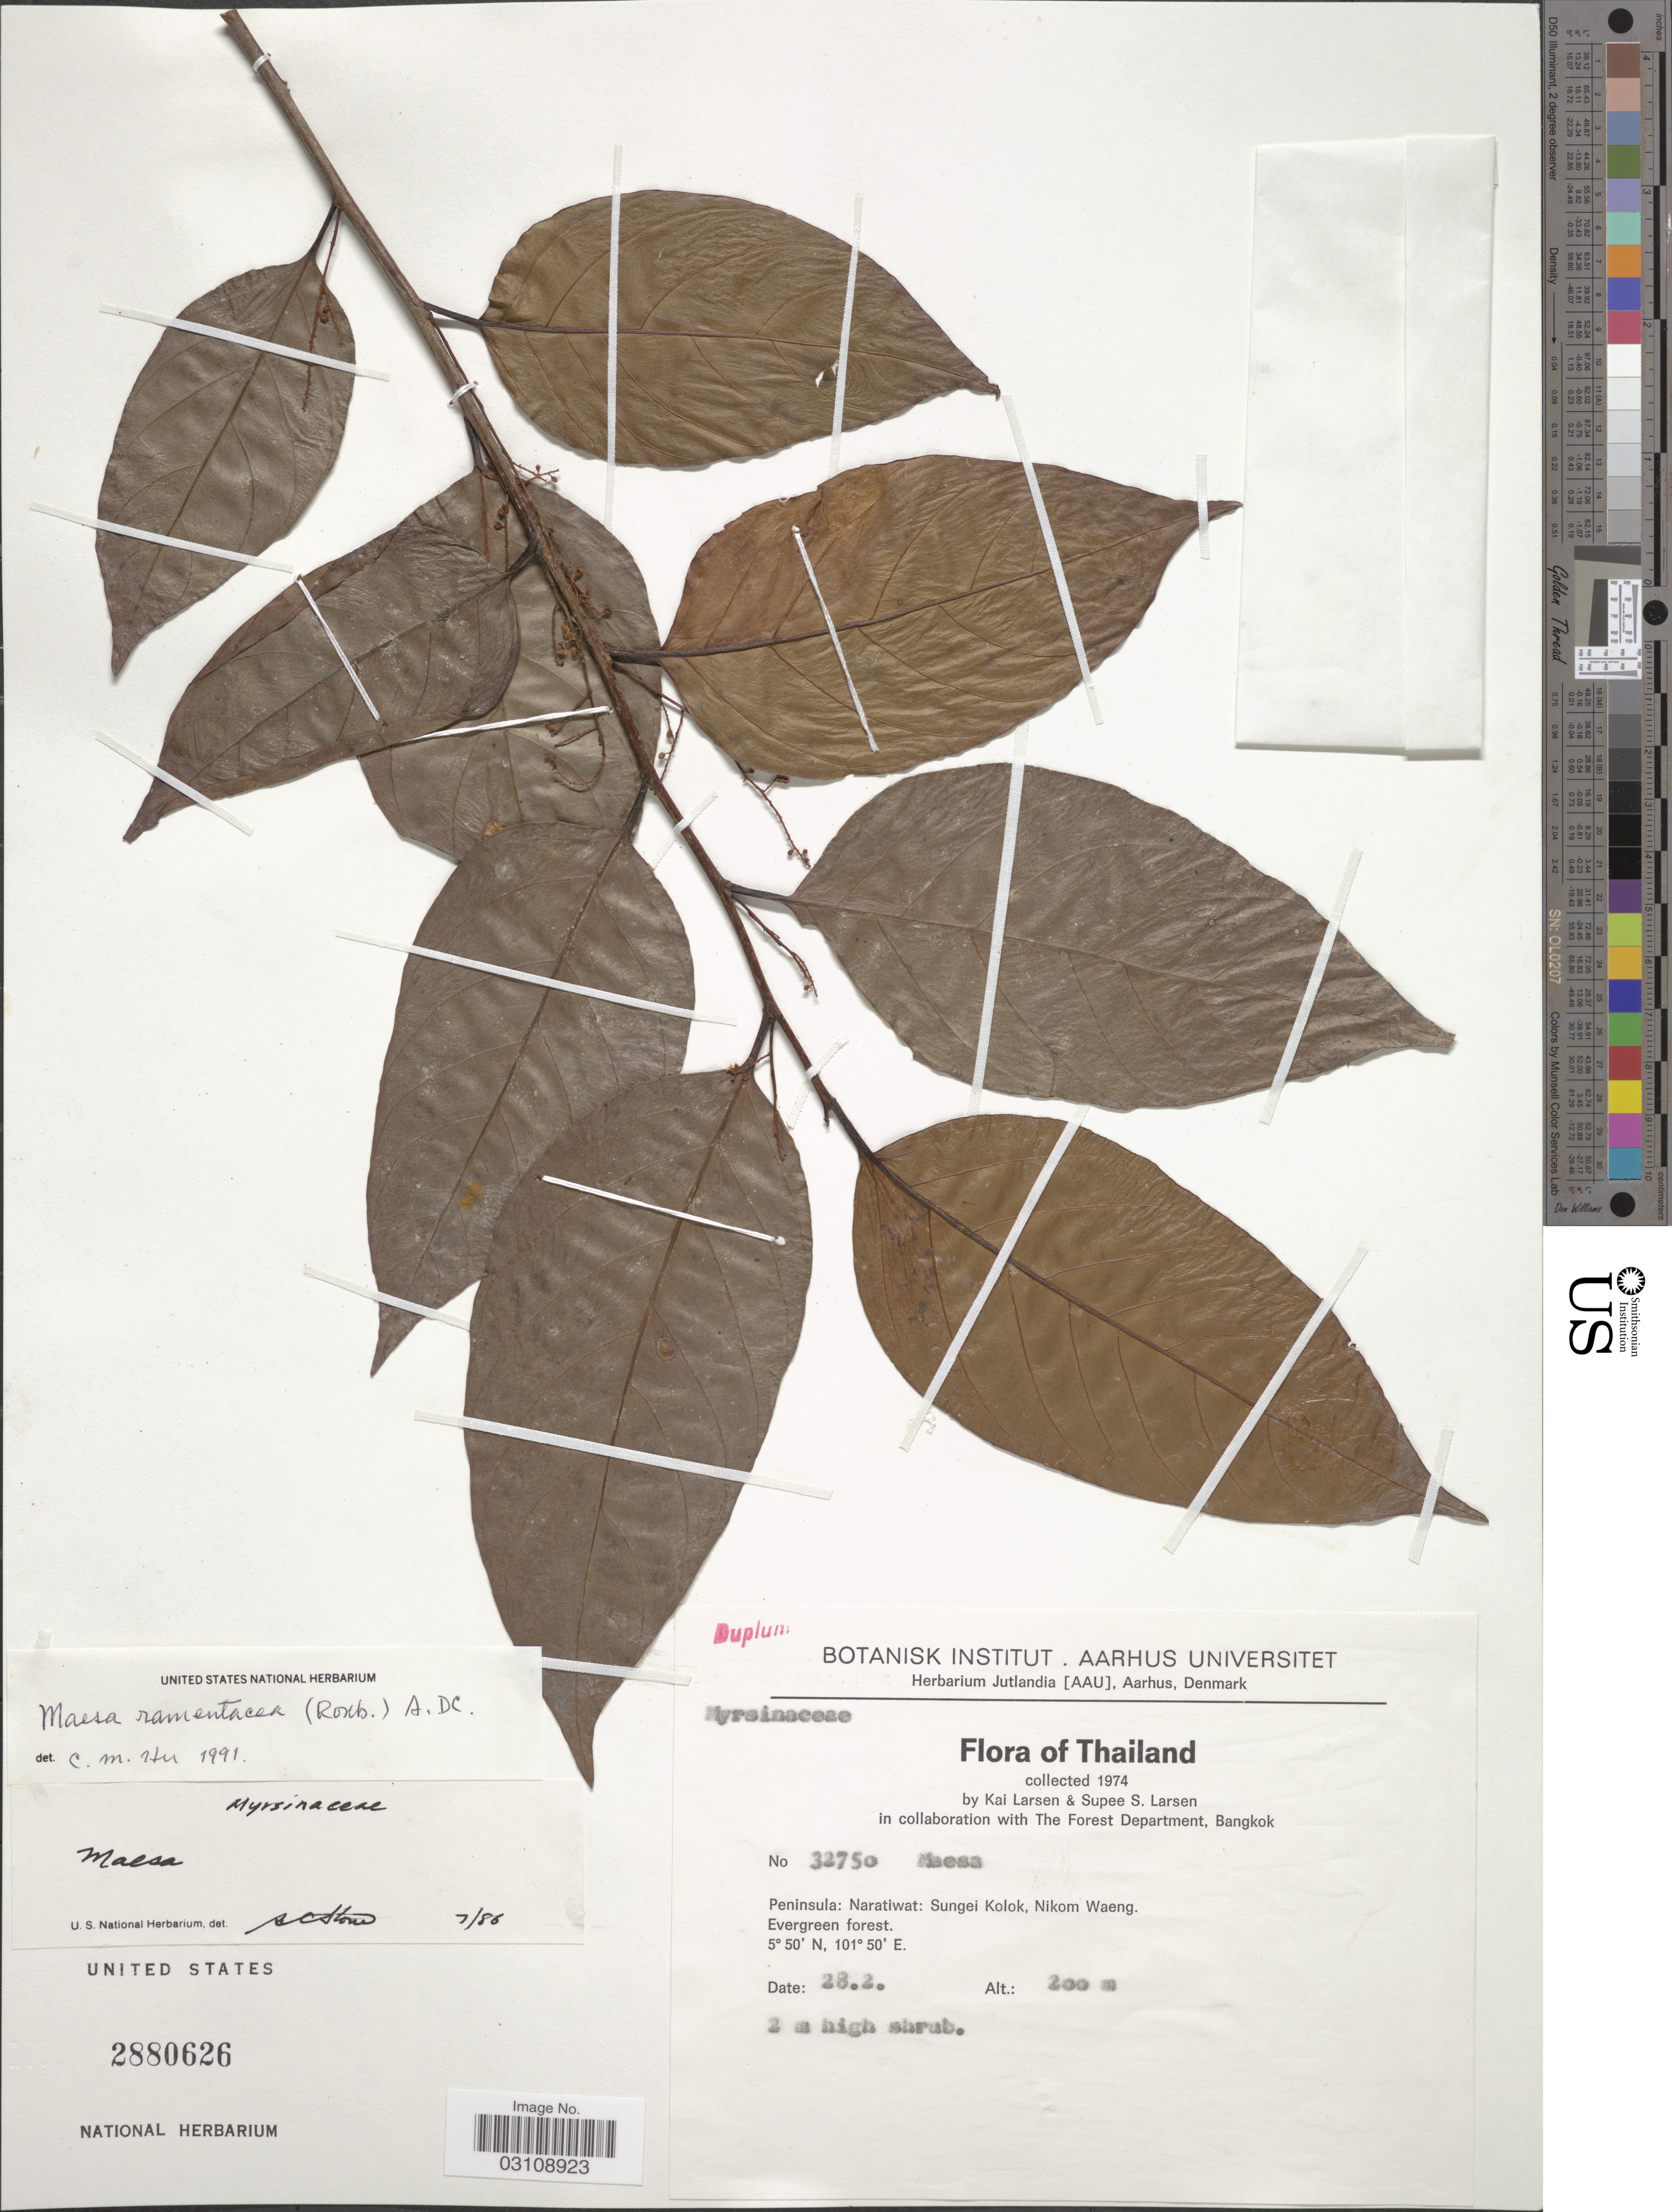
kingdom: Plantae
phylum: Tracheophyta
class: Magnoliopsida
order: Ericales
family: Primulaceae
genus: Maesa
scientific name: Maesa ramentacea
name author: (Roxb.) A. DC.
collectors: K. Larsen & S. Larsen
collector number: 32750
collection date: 1974-02-28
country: Thailand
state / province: Narathiwat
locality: Peninsula: Naratiwat: Sungei Kolok, Nikom Waeng.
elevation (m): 200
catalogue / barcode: US 2880626